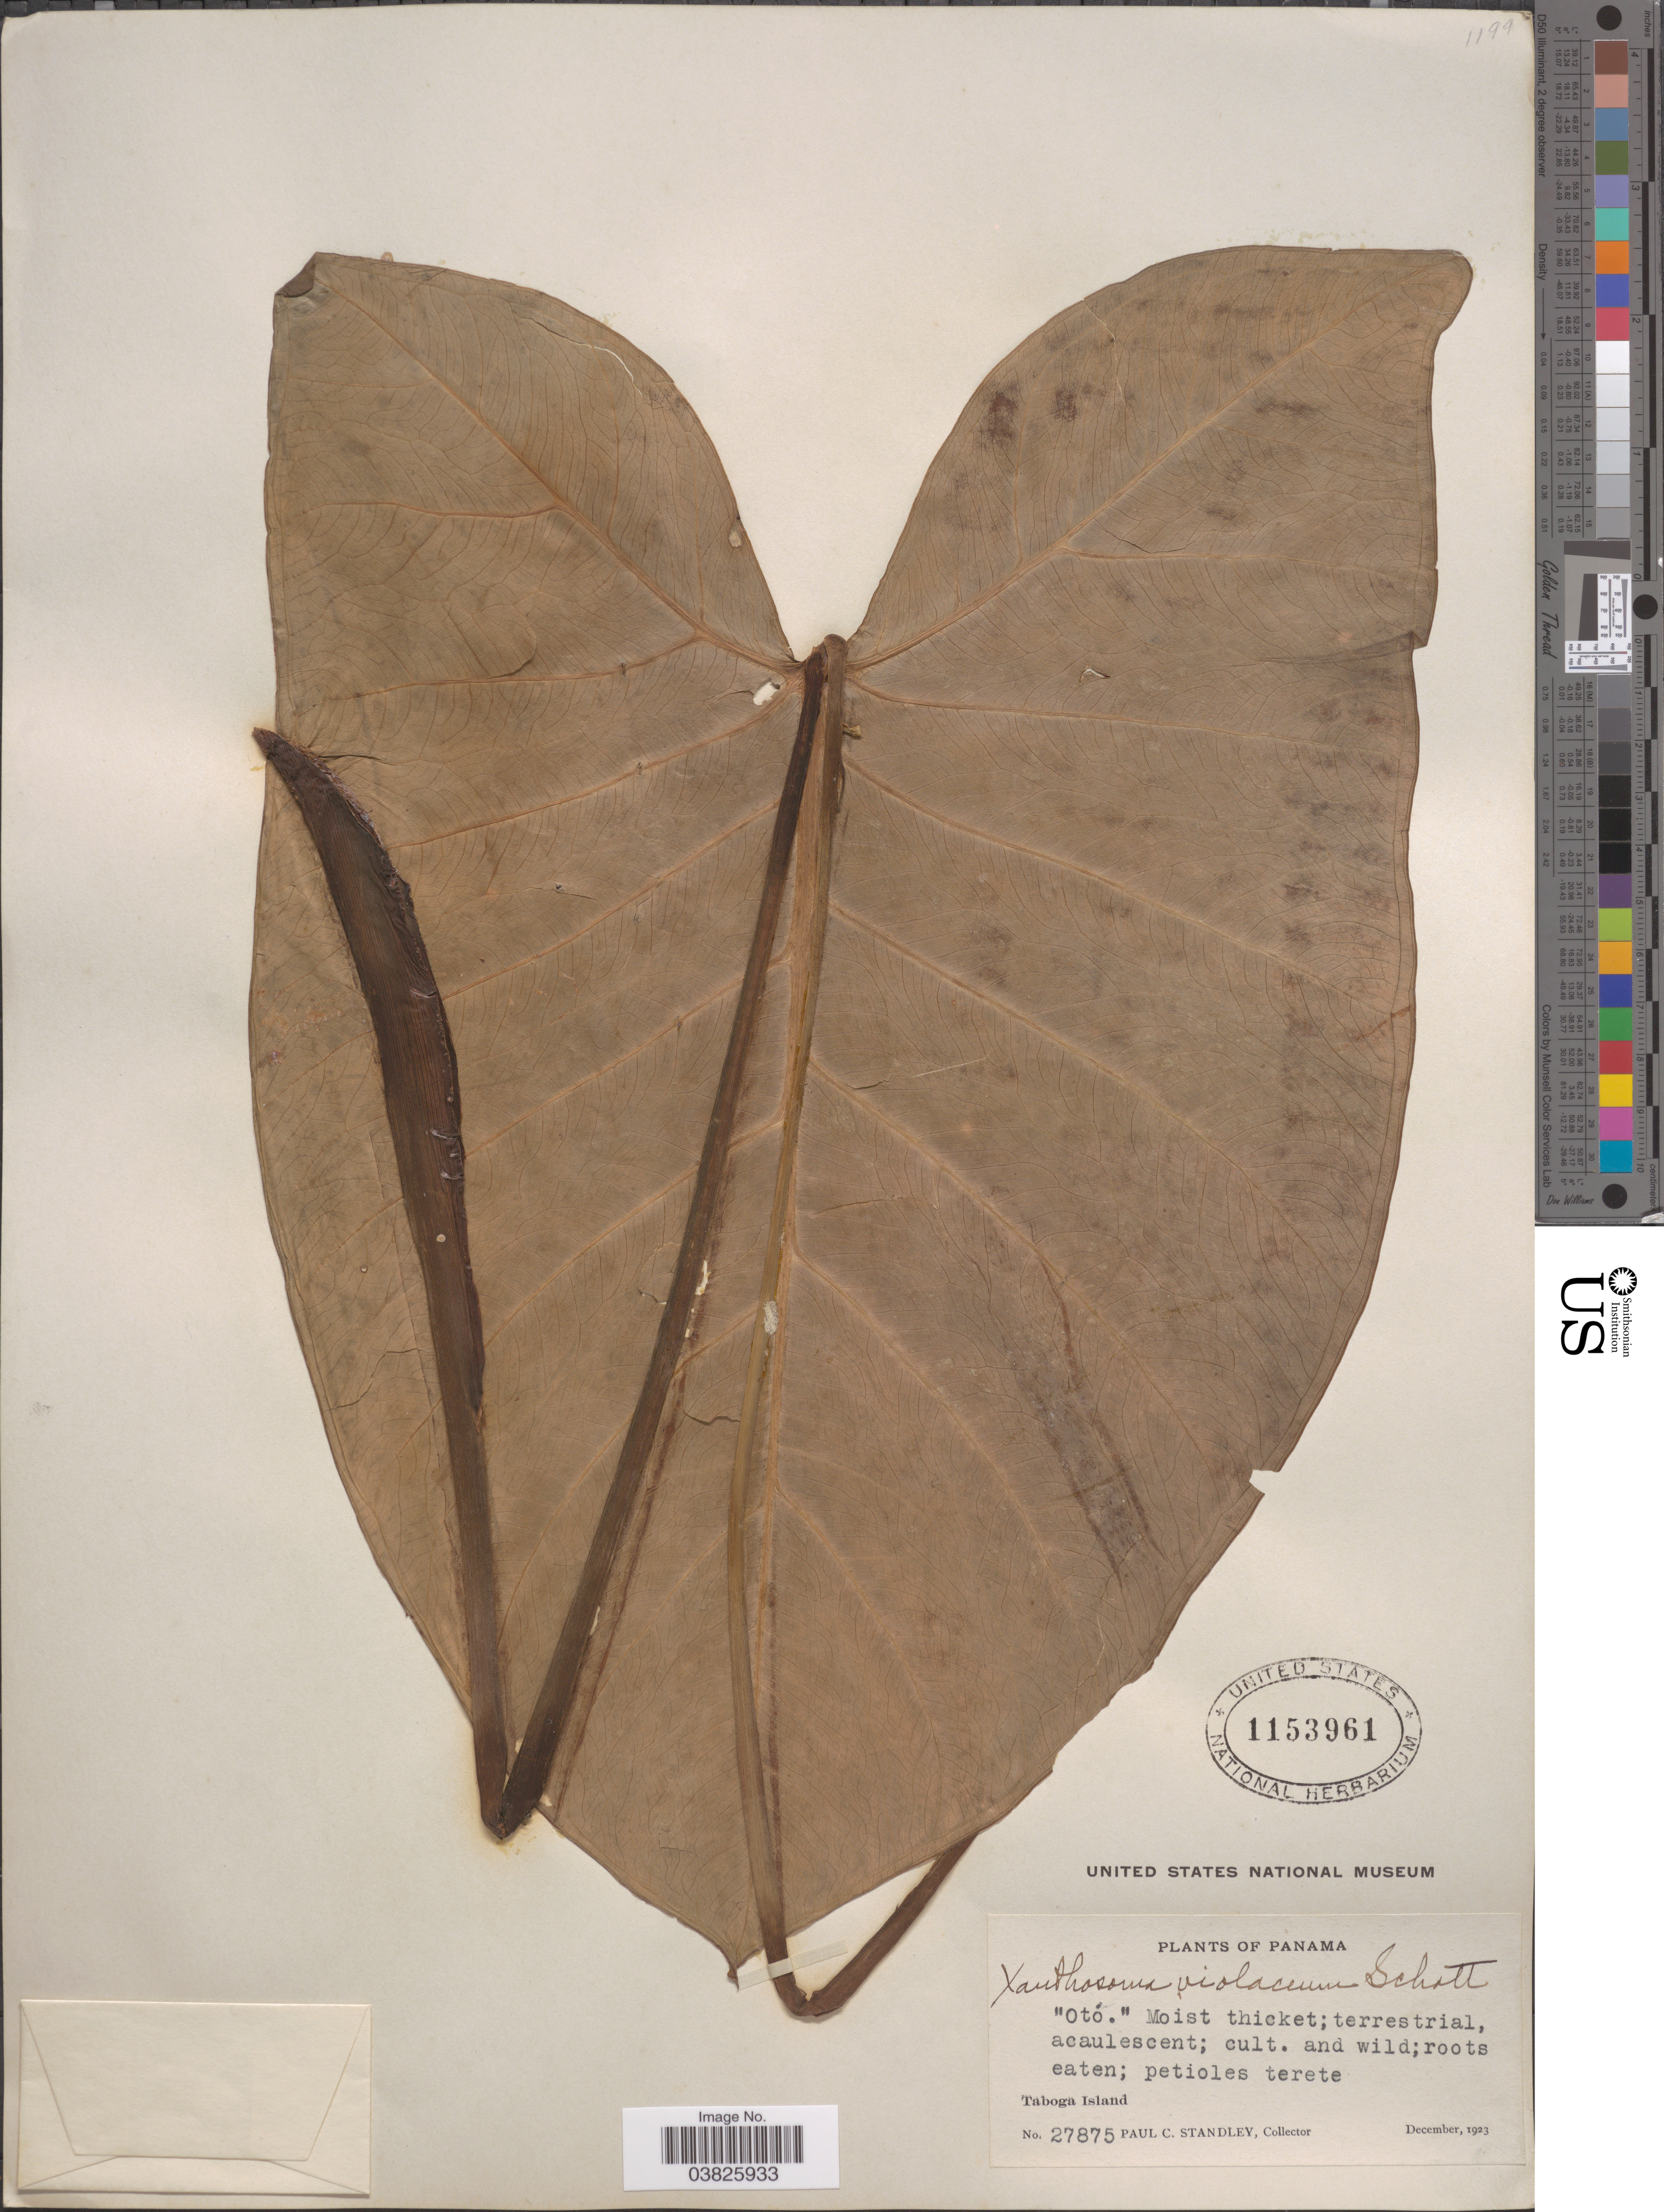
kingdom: Plantae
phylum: Tracheophyta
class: Liliopsida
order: Alismatales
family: Araceae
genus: Xanthosoma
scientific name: Xanthosoma violaceum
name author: Schott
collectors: P. C. Standley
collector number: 27875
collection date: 1923-12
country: Panama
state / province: Panamá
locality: Taboga Island.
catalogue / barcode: US 1153961